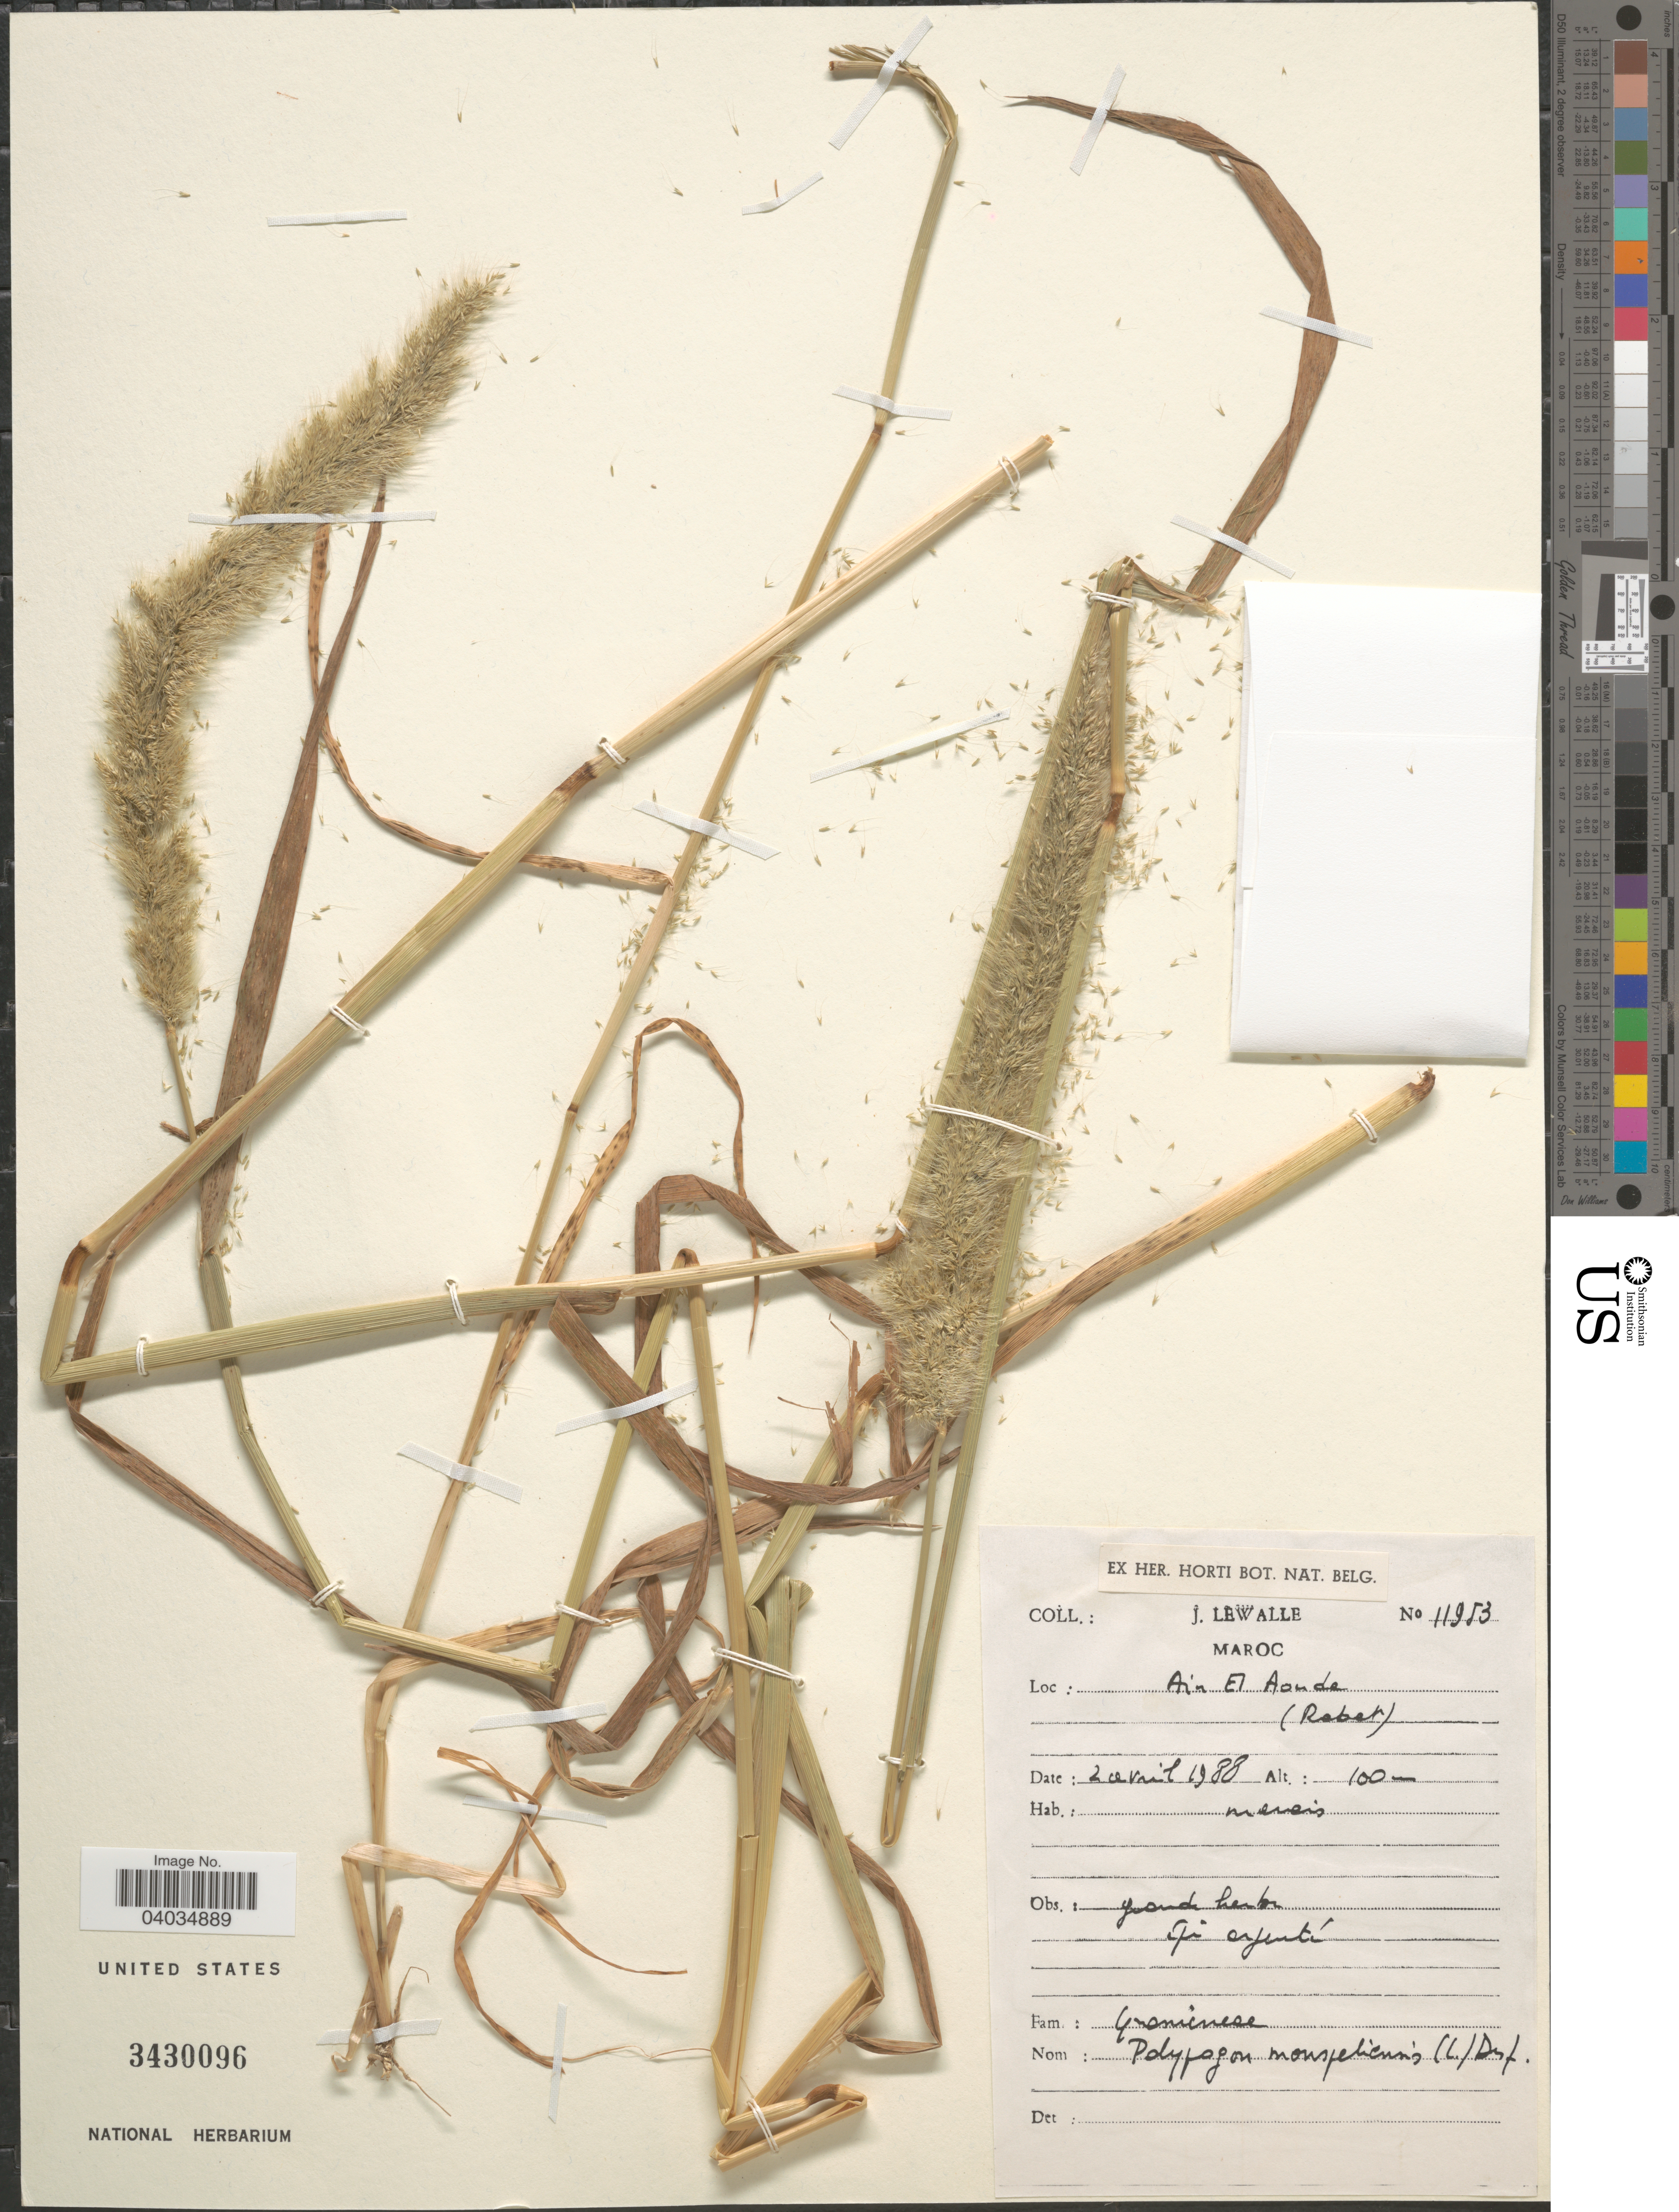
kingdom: Plantae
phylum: Tracheophyta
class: Liliopsida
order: Poales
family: Poaceae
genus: Polypogon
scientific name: Polypogon monspeliensis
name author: (L.) Desf.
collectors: J. Lewalle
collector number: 11953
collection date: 1988-04-02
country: Morocco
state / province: Rabat-Salé-Zemmour-Zaër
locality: Ain El Aouda (Rabat).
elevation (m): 100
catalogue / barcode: US 3430096